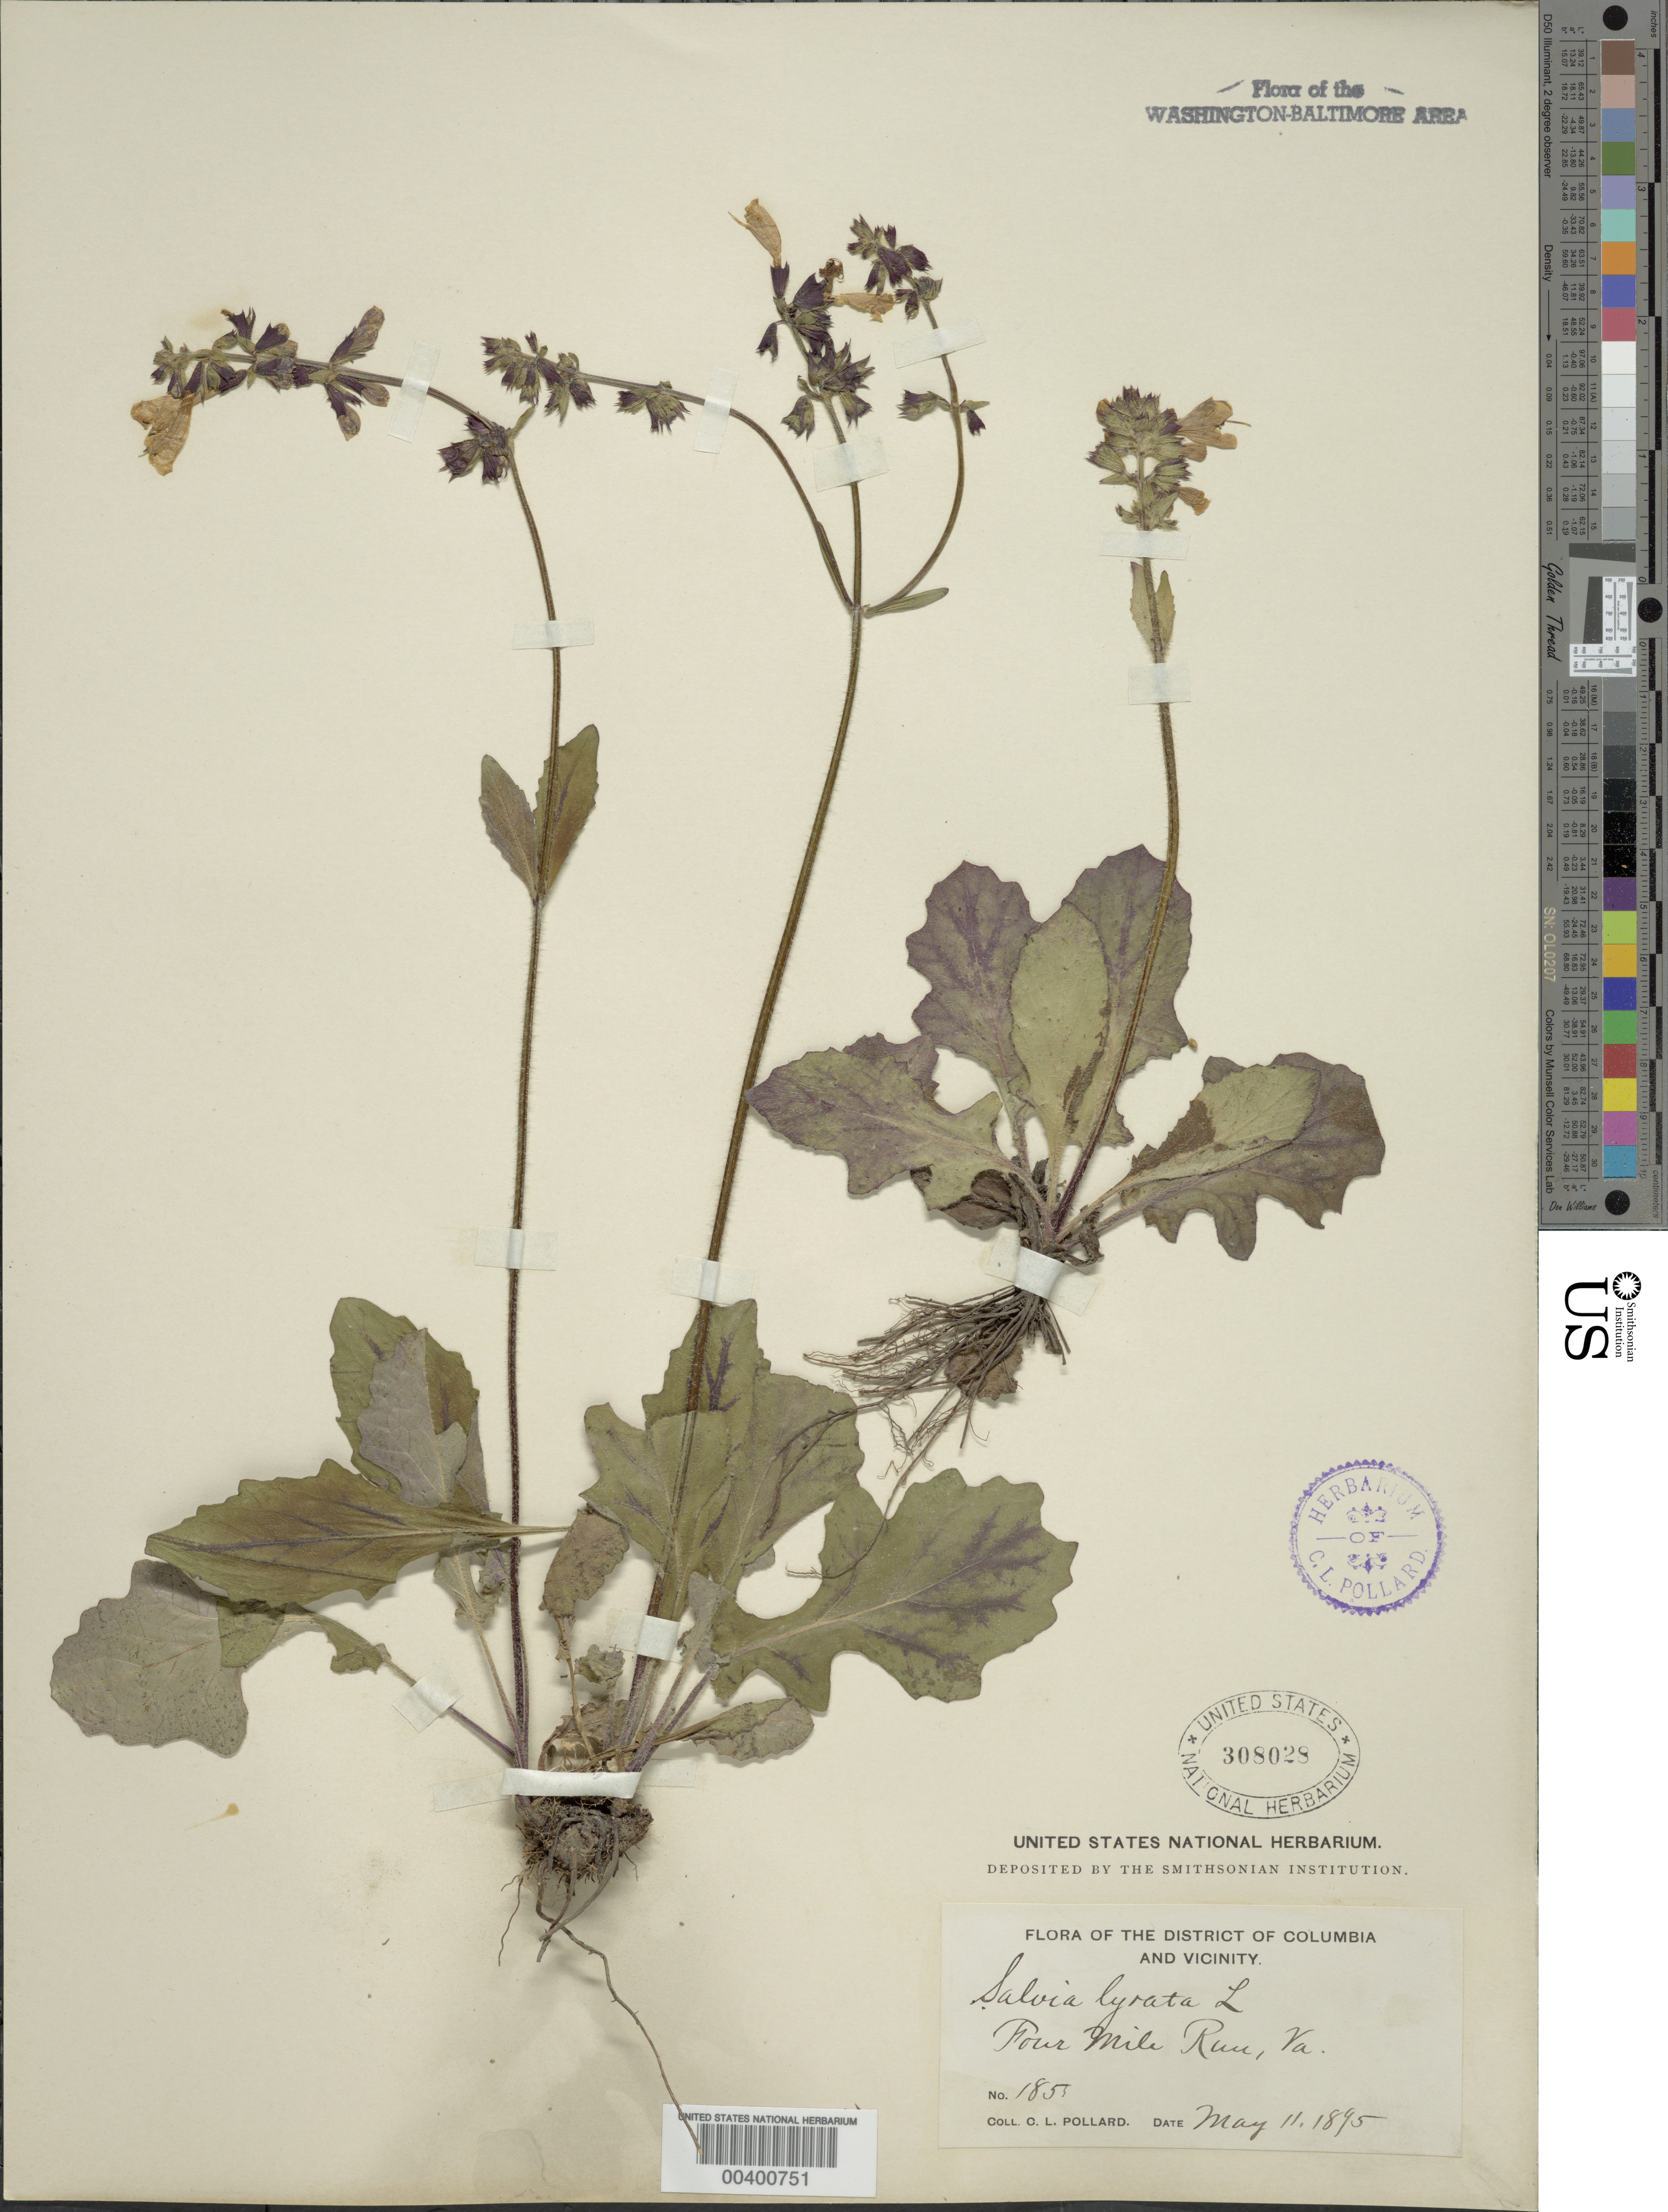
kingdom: Plantae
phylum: Tracheophyta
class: Magnoliopsida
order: Lamiales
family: Lamiaceae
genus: Salvia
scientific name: Salvia lyrata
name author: L.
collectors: C. L. Pollard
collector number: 185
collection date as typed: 11 May 1895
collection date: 1895-05-11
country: United States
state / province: Virginia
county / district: Arlington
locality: Four Mile Run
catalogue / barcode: US 308028